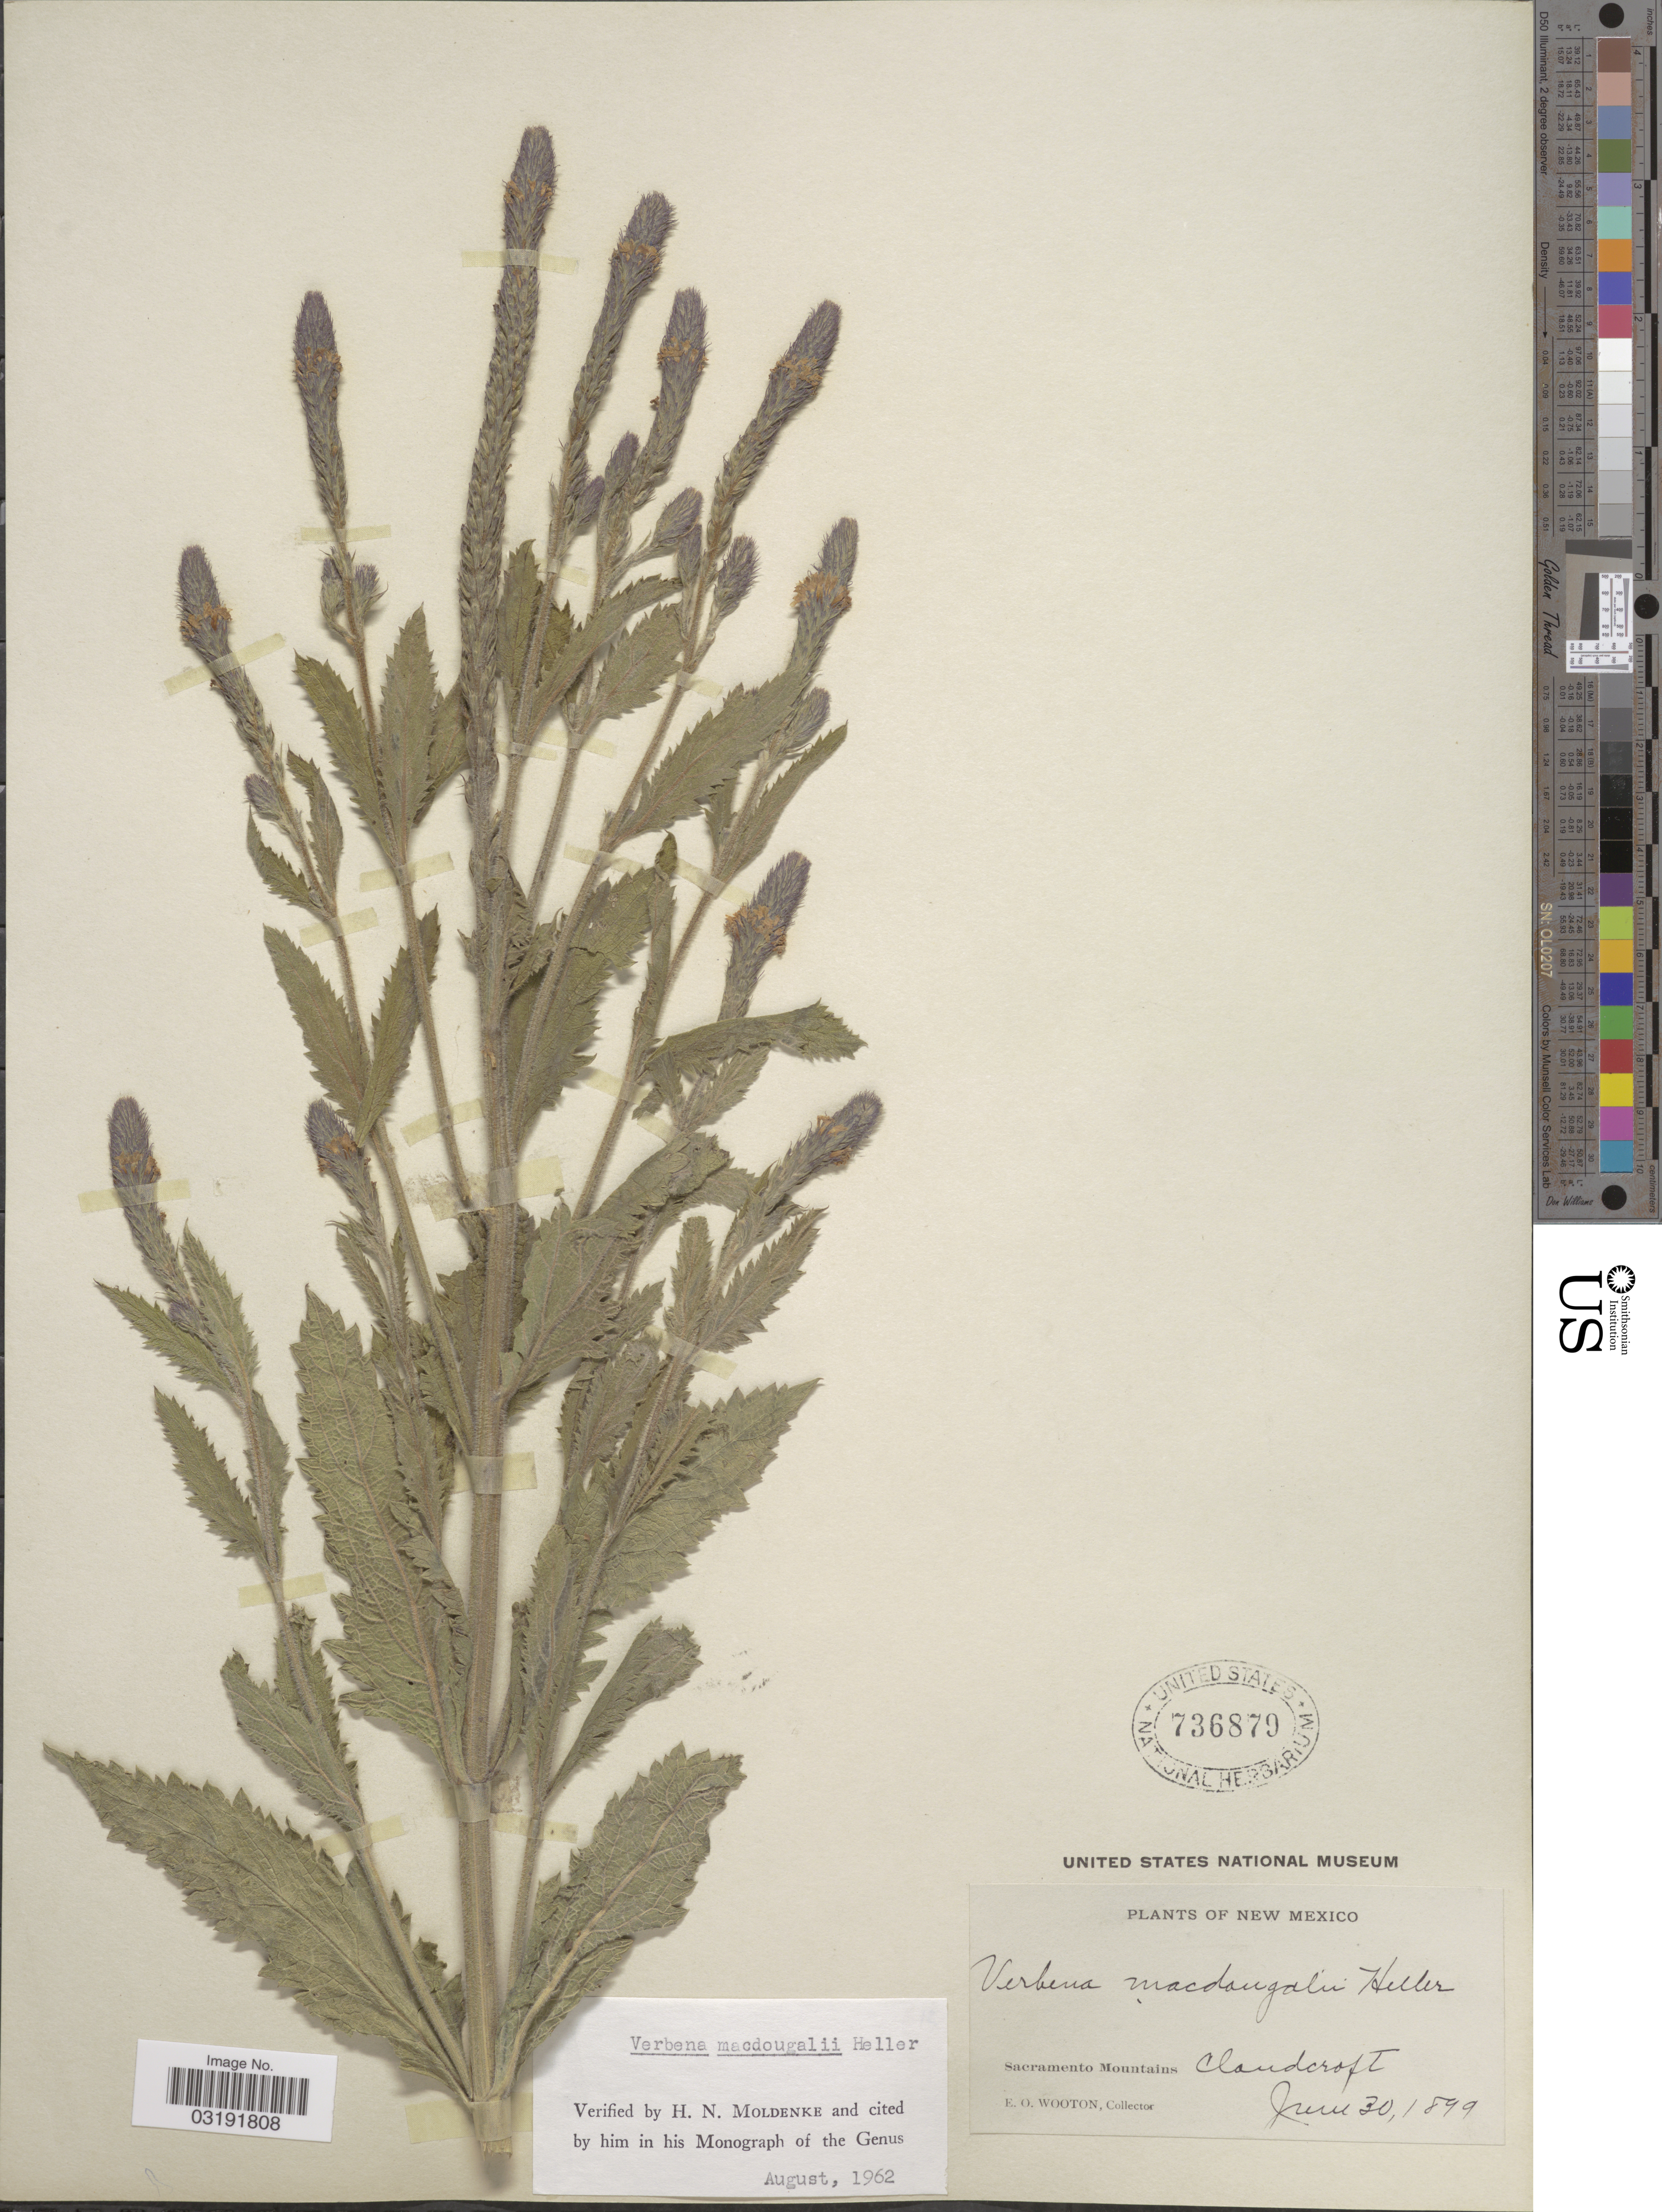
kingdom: Plantae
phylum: Tracheophyta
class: Magnoliopsida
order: Lamiales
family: Verbenaceae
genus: Verbena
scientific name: Verbena macdougalii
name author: A. Heller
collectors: E. O. Wooton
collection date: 1899-06-30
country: United States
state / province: New Mexico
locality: Sacramento Mountains Cloudcroft.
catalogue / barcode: US 736879